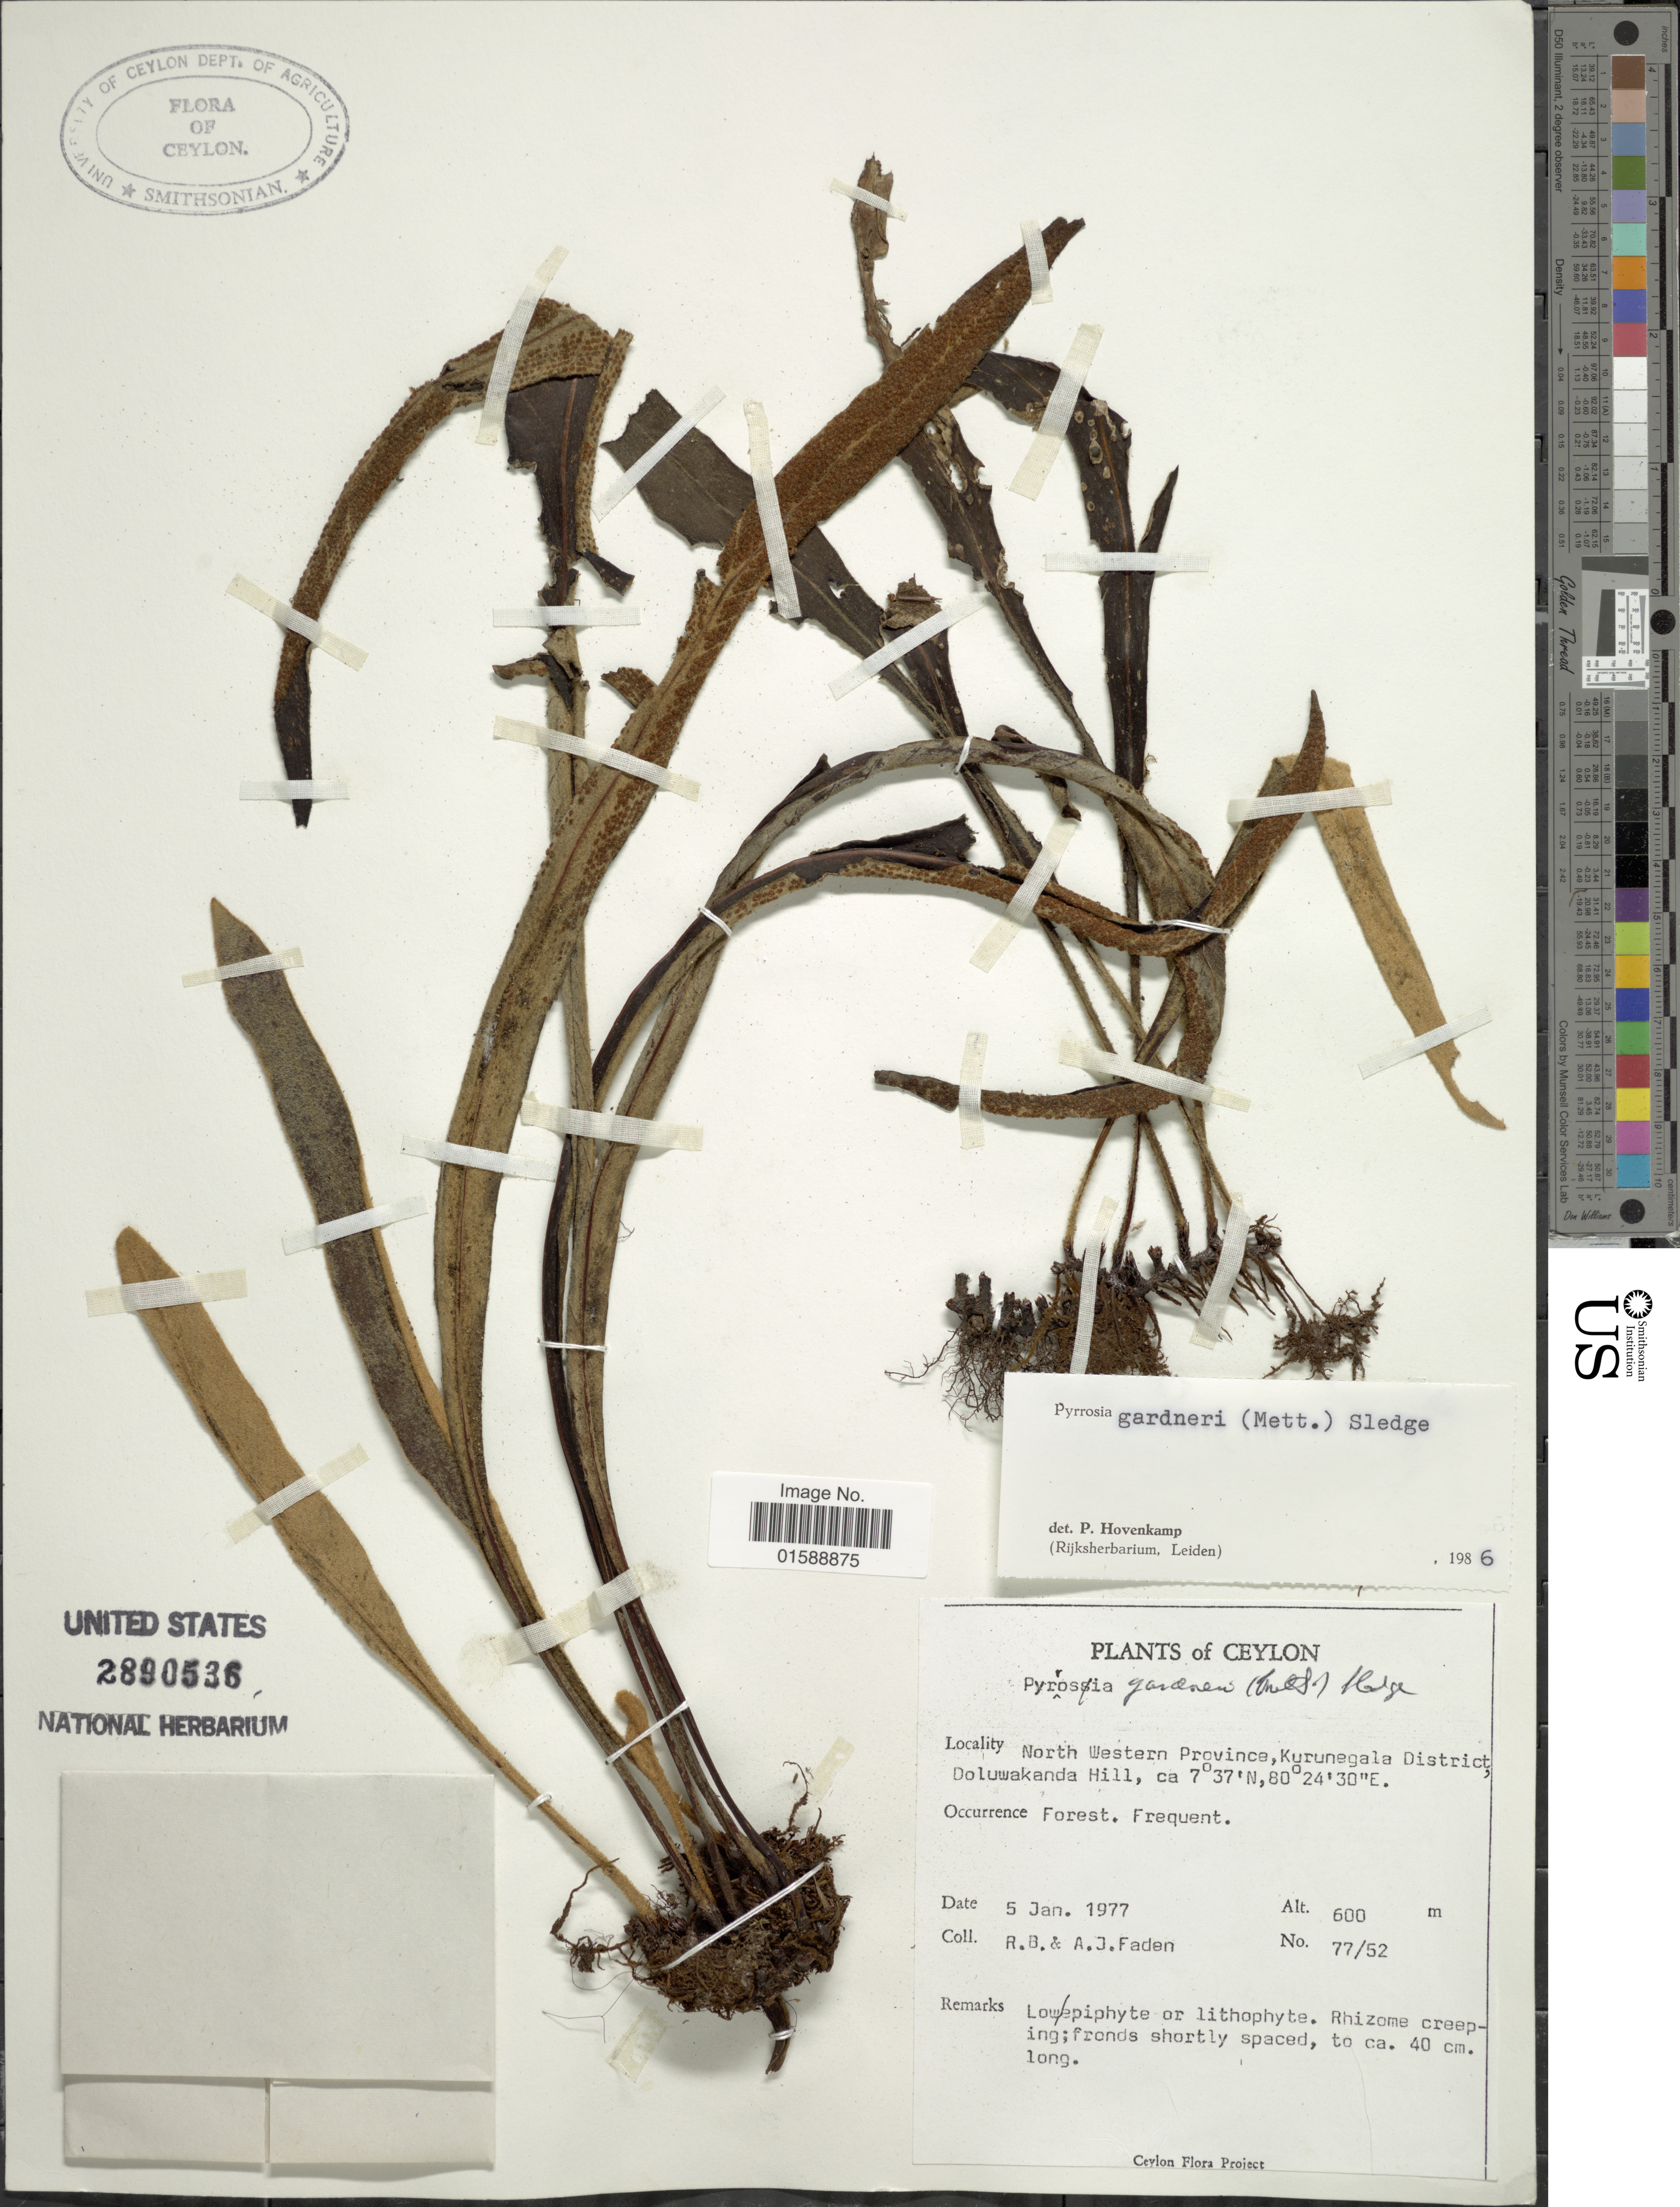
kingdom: Plantae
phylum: Tracheophyta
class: Polypodiopsida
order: Polypodiales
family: Polypodiaceae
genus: Pyrrosia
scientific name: Pyrrosia gardneri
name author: (Kunze ex Mett.) Sledge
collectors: R. B. Faden & A. J. Faden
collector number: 77/52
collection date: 1977-01-05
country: Sri Lanka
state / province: North Western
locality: Ceylon. Kurunegala District, Doluwakanda Hill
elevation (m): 600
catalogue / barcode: US 2890536